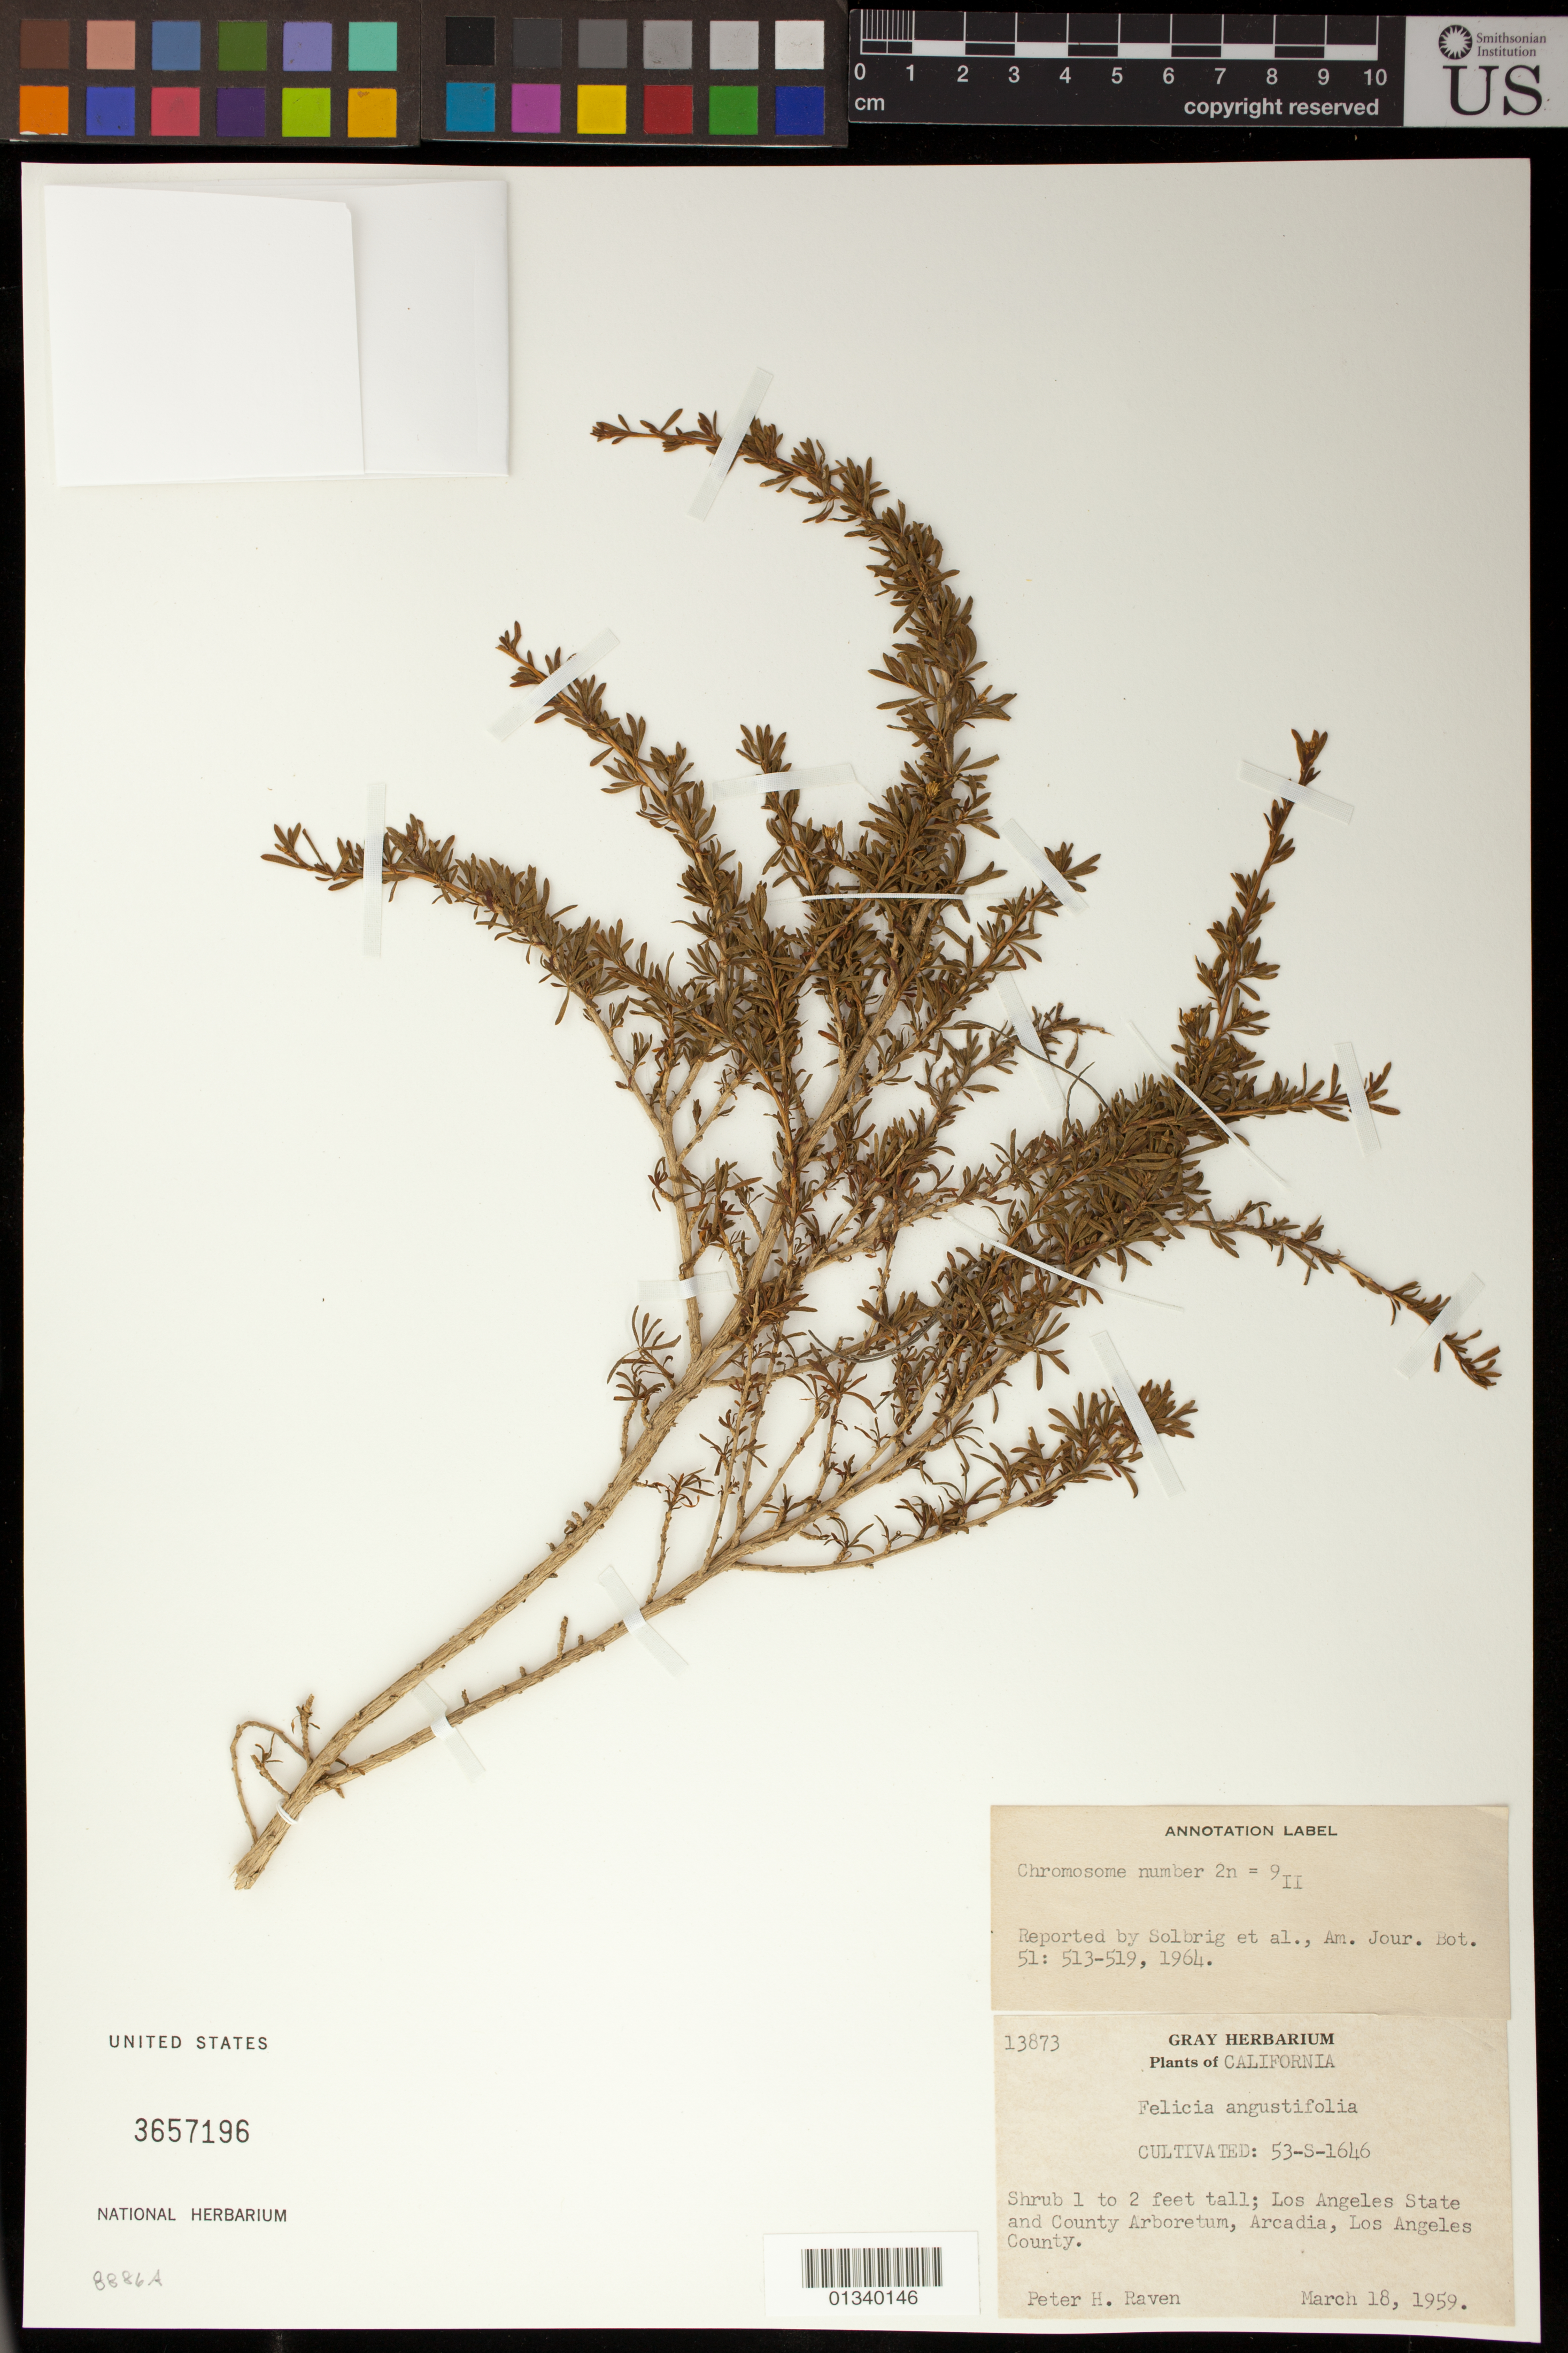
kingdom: Plantae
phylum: Tracheophyta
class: Magnoliopsida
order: Asterales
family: Asteraceae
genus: Felicia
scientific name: Felicia angustifolia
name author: Nees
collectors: P. Raven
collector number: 13873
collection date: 1959-03-18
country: United States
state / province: California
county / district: Los Angeles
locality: Arboretum, Arcadia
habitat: Cultivated: 53-S-1646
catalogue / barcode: US 3657196